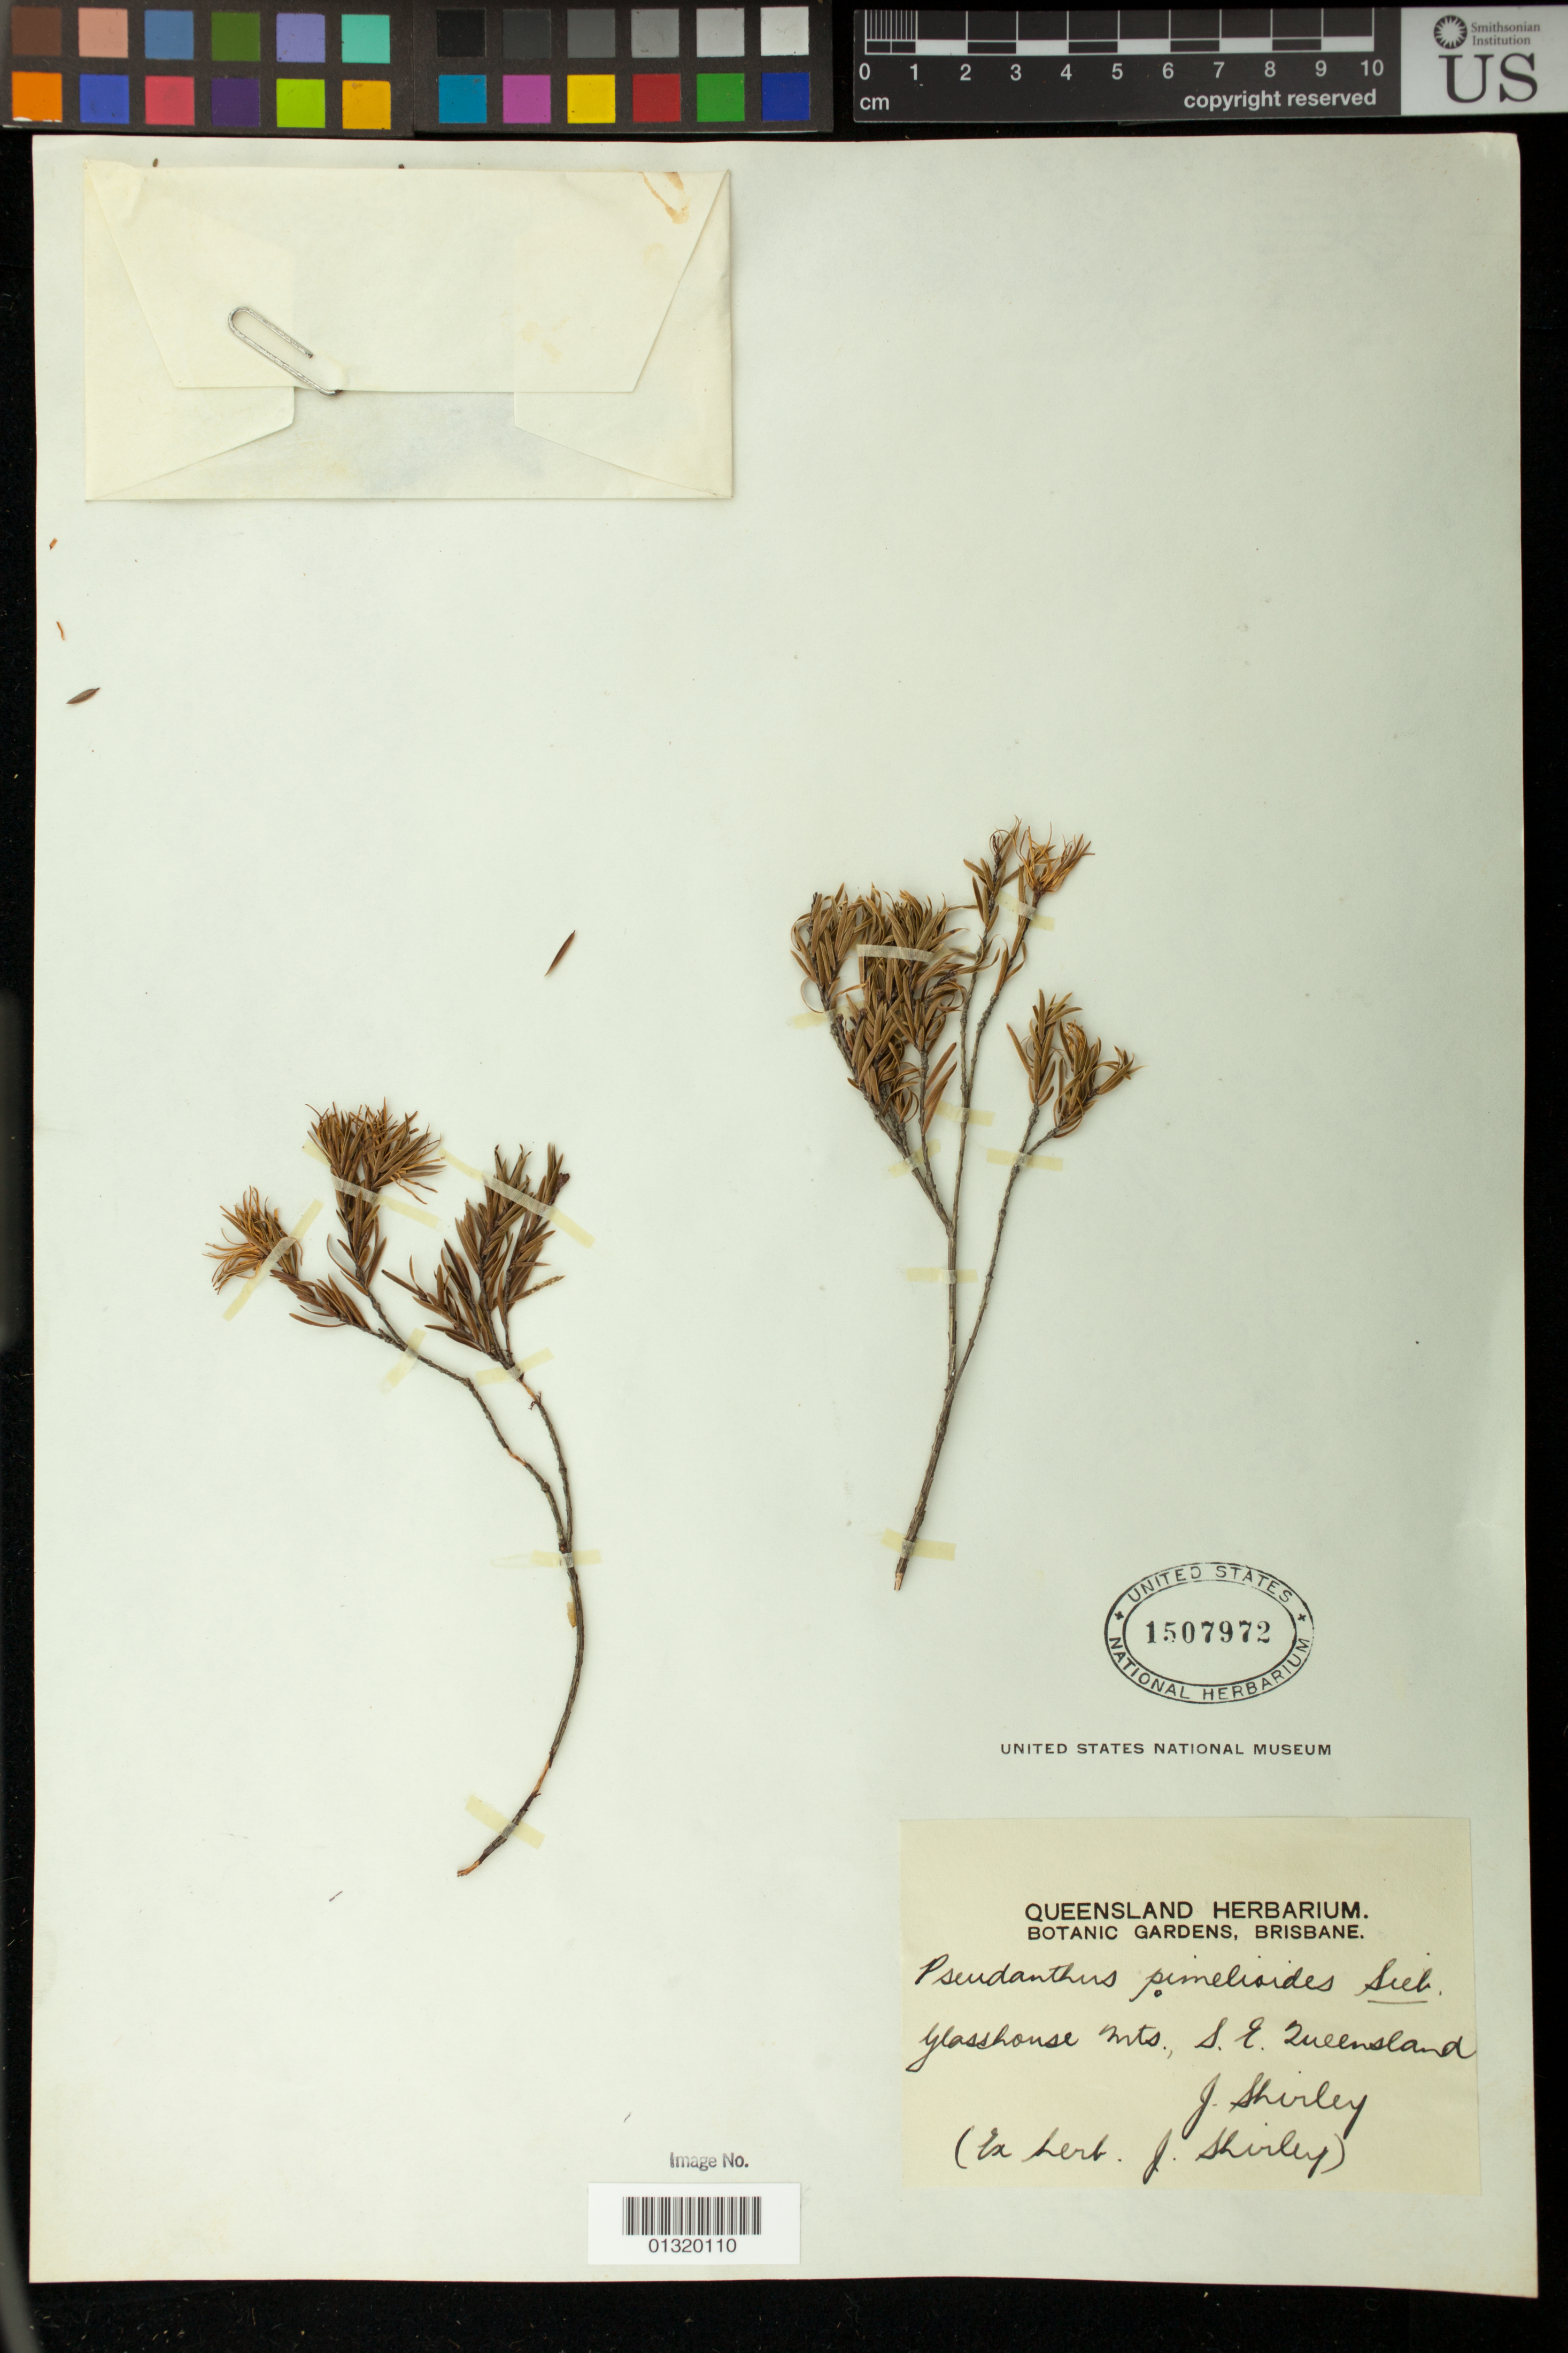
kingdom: Plantae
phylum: Tracheophyta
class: Magnoliopsida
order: Malpighiales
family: Picrodendraceae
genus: Pseudanthus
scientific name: Pseudanthus pimeleoides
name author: Sieber & Spreng.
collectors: ex herb. J. Shirley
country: Australia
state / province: Queensland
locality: Glasshouse Mts. (Glass House Mountain)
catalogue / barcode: US 1507972